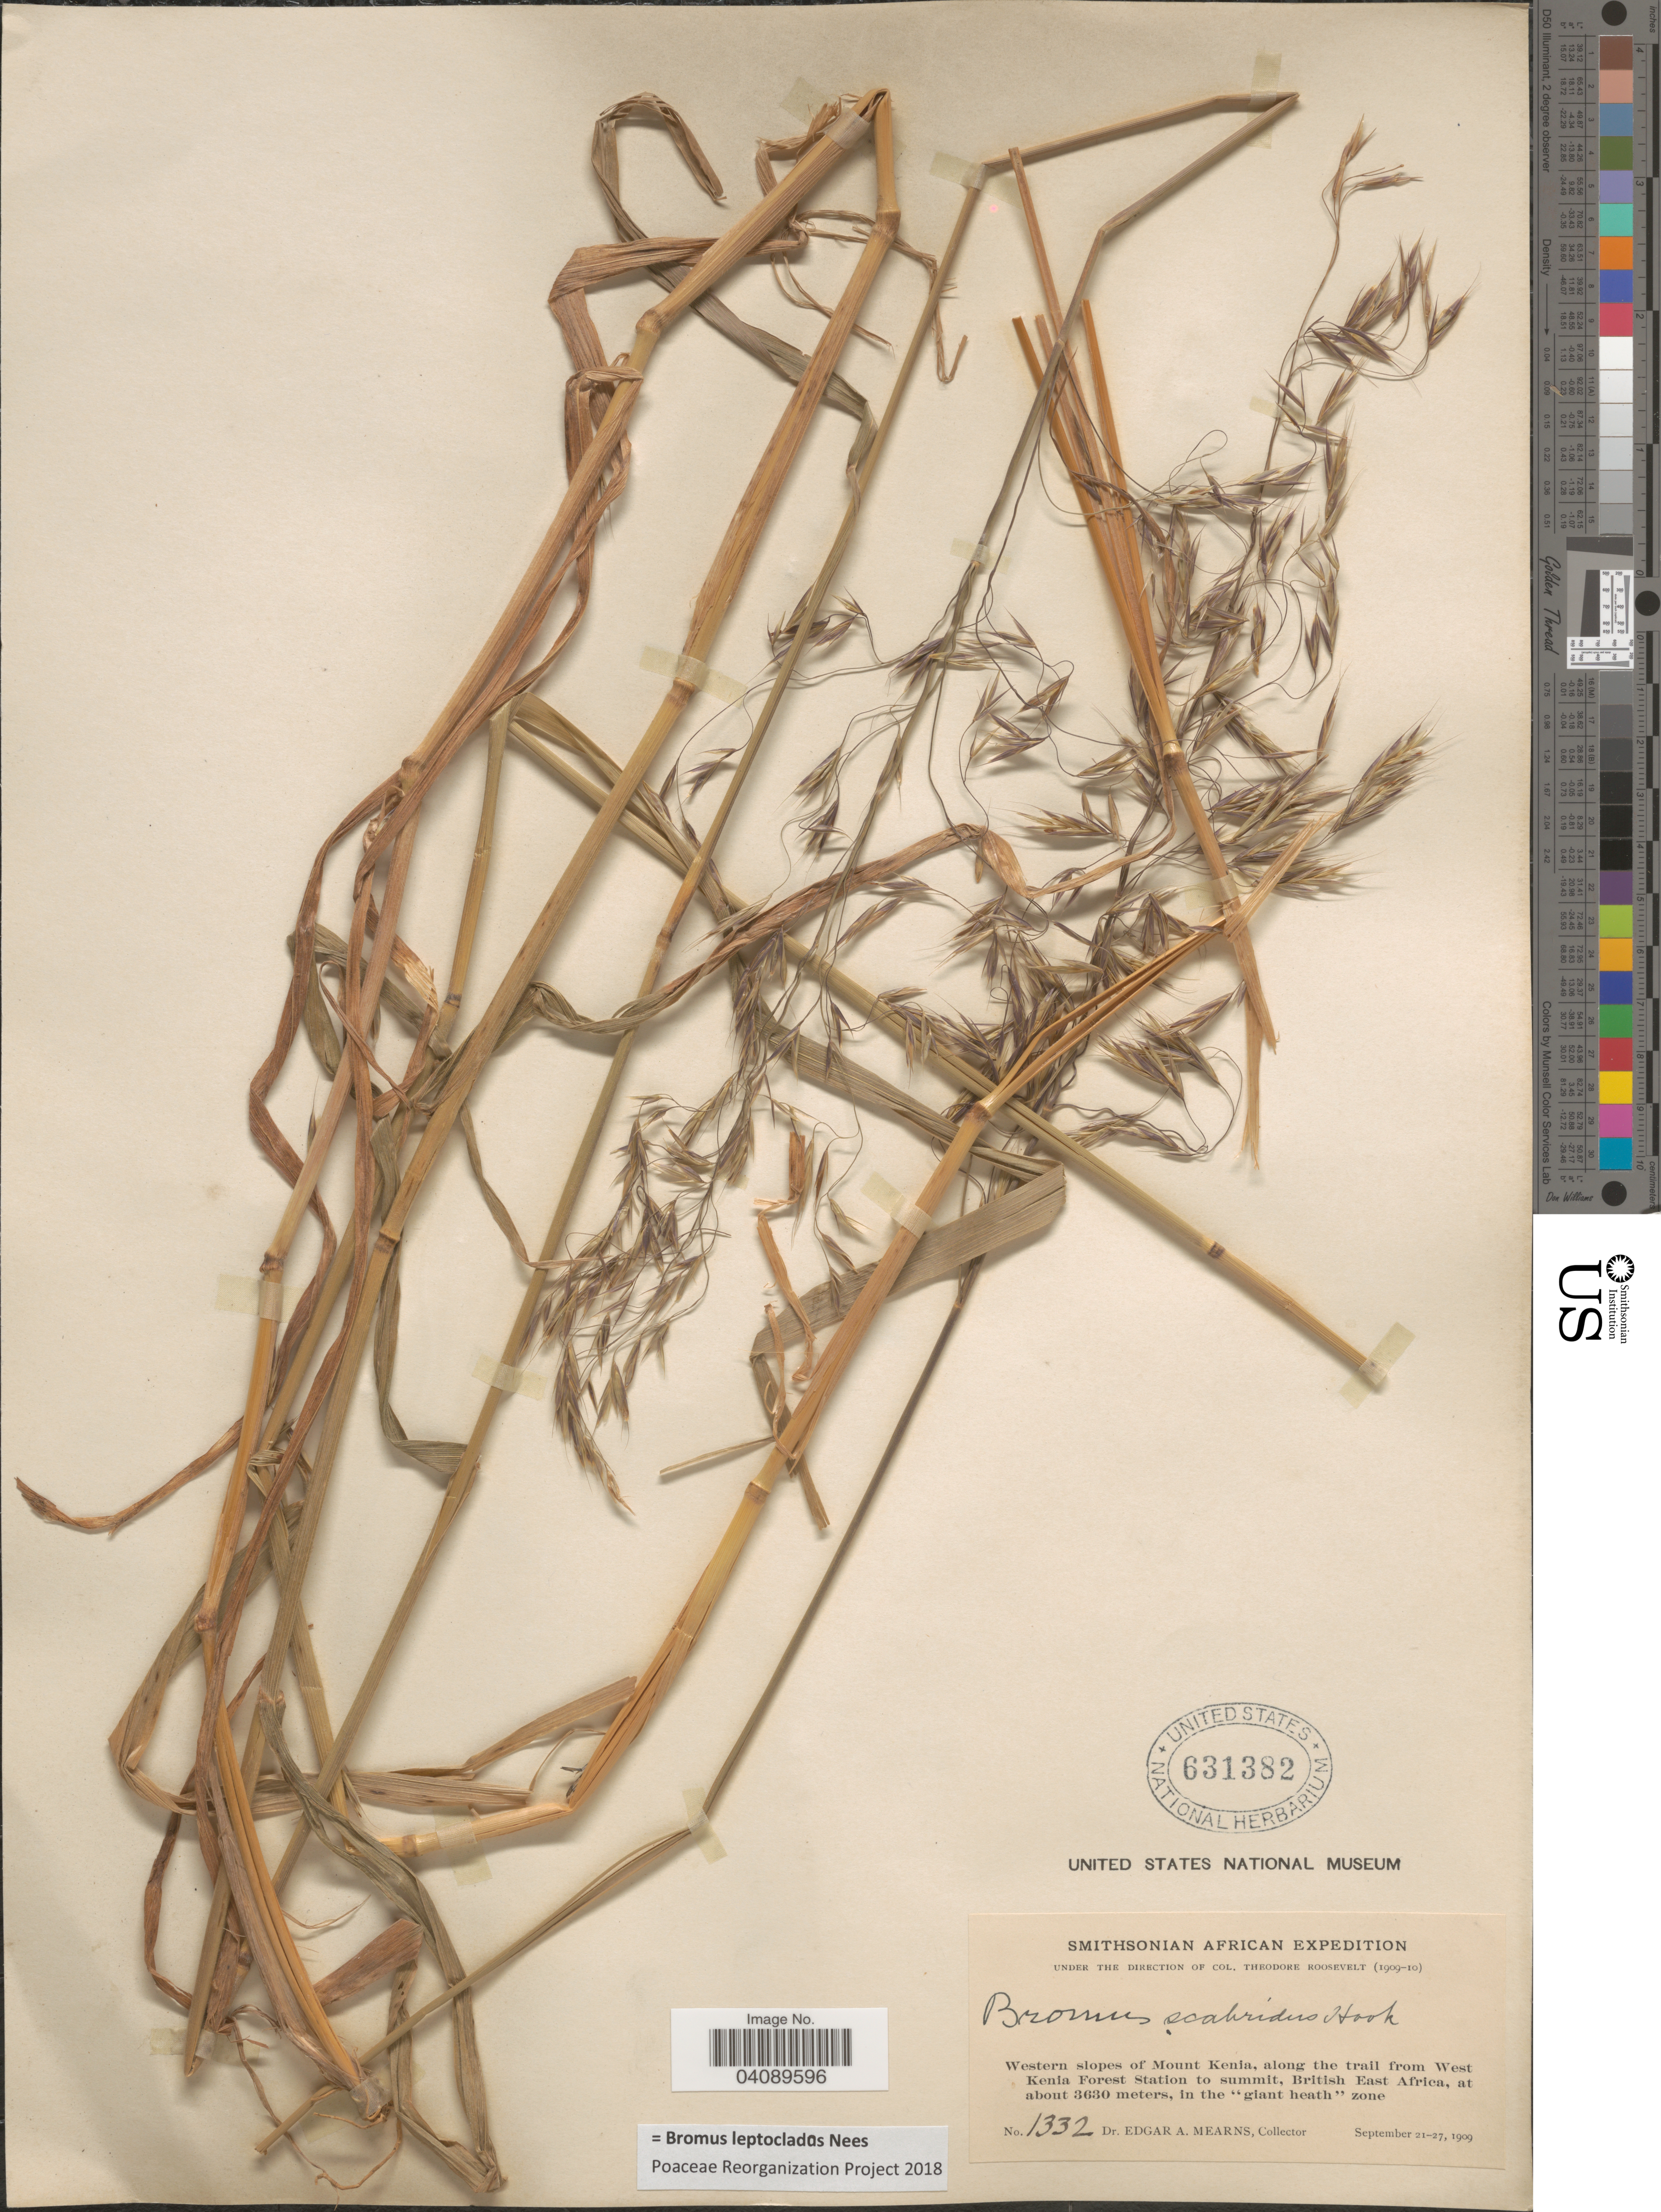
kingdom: Plantae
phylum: Tracheophyta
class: Liliopsida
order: Poales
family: Poaceae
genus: Bromus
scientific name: Bromus leptoclados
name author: Nees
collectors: E. A. Mearns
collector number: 1332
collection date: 1909-09-21/1909-09-27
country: Kenya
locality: Smithsonian African Expedition. Western slopes of Mount Kenia, along the trail from West Kenia Forest Station to summit, British East Africa, in the "giant heath" zone.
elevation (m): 3630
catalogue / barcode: US 631382